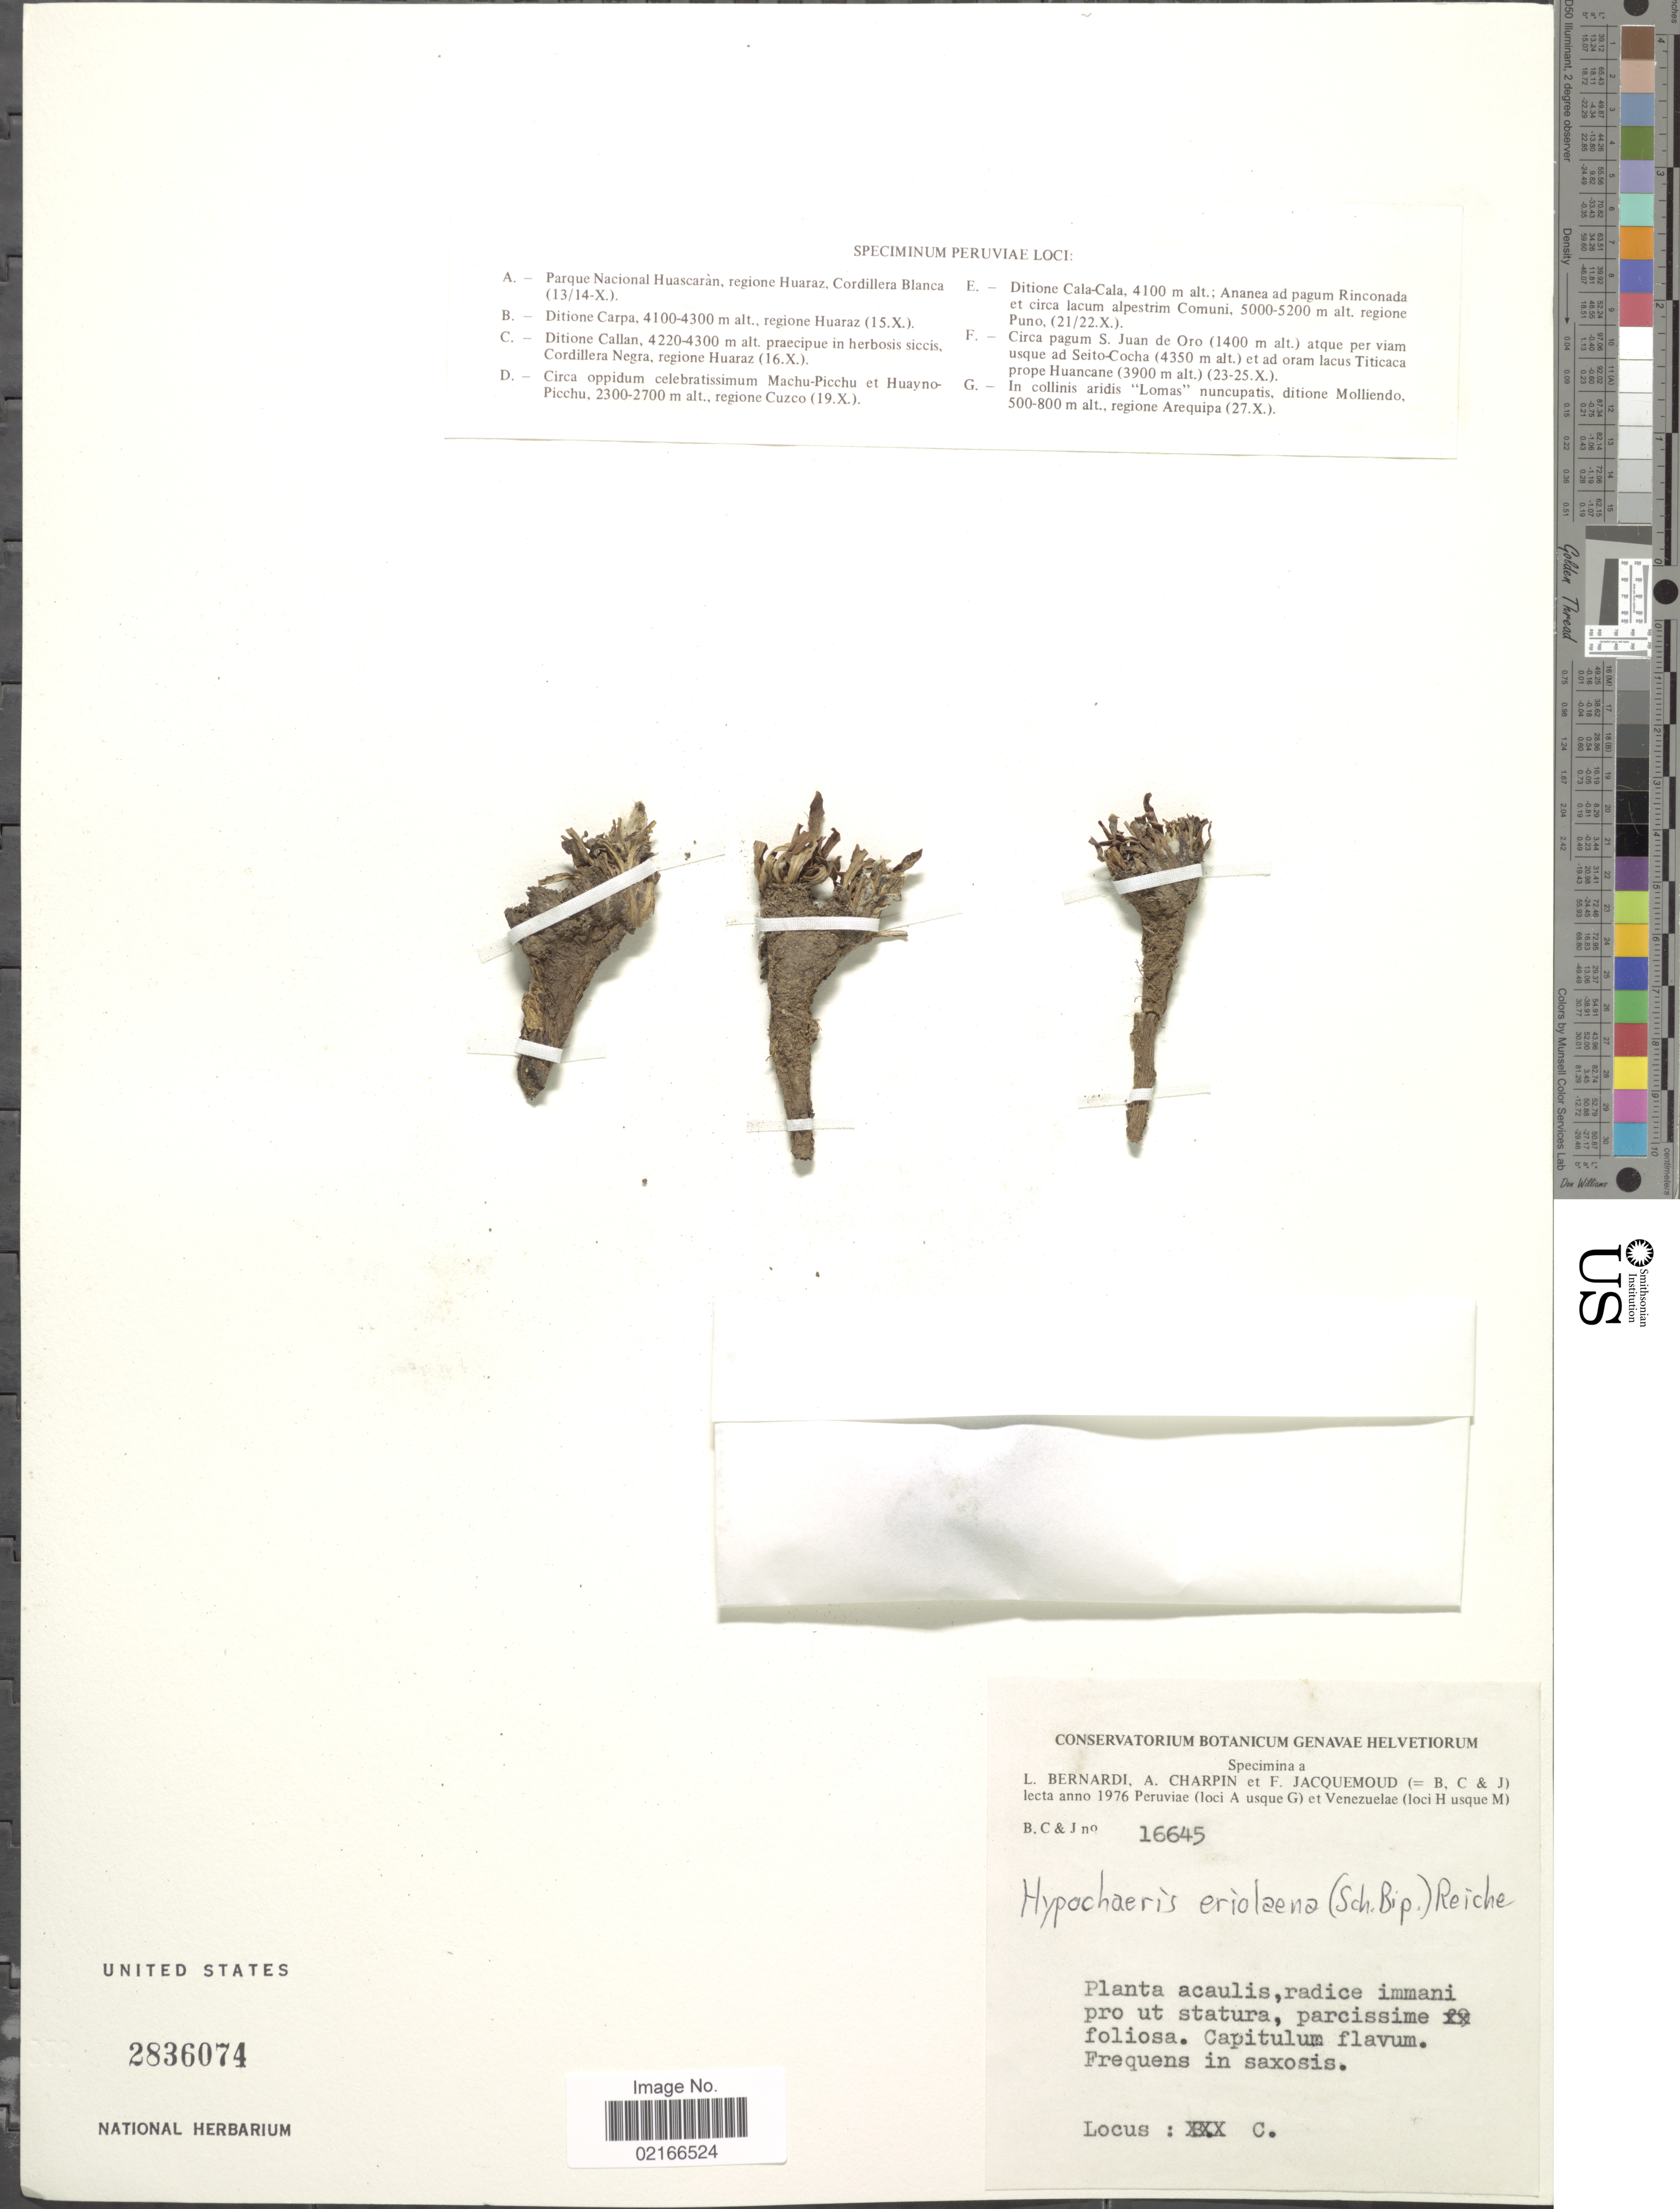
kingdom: Plantae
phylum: Tracheophyta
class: Magnoliopsida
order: Asterales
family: Asteraceae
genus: Hypochaeris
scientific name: Hypochaeris eriolaena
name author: (Sch. Bip.) Reiche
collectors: L. Bernardi, A. Charpin & F. Jacquemoud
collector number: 16645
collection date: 1976-10-16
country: Peru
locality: Ditione Callan praecipue in herbosis siccis, Cordillera Negra, regione Huaraz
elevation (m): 4220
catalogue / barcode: US 2836074